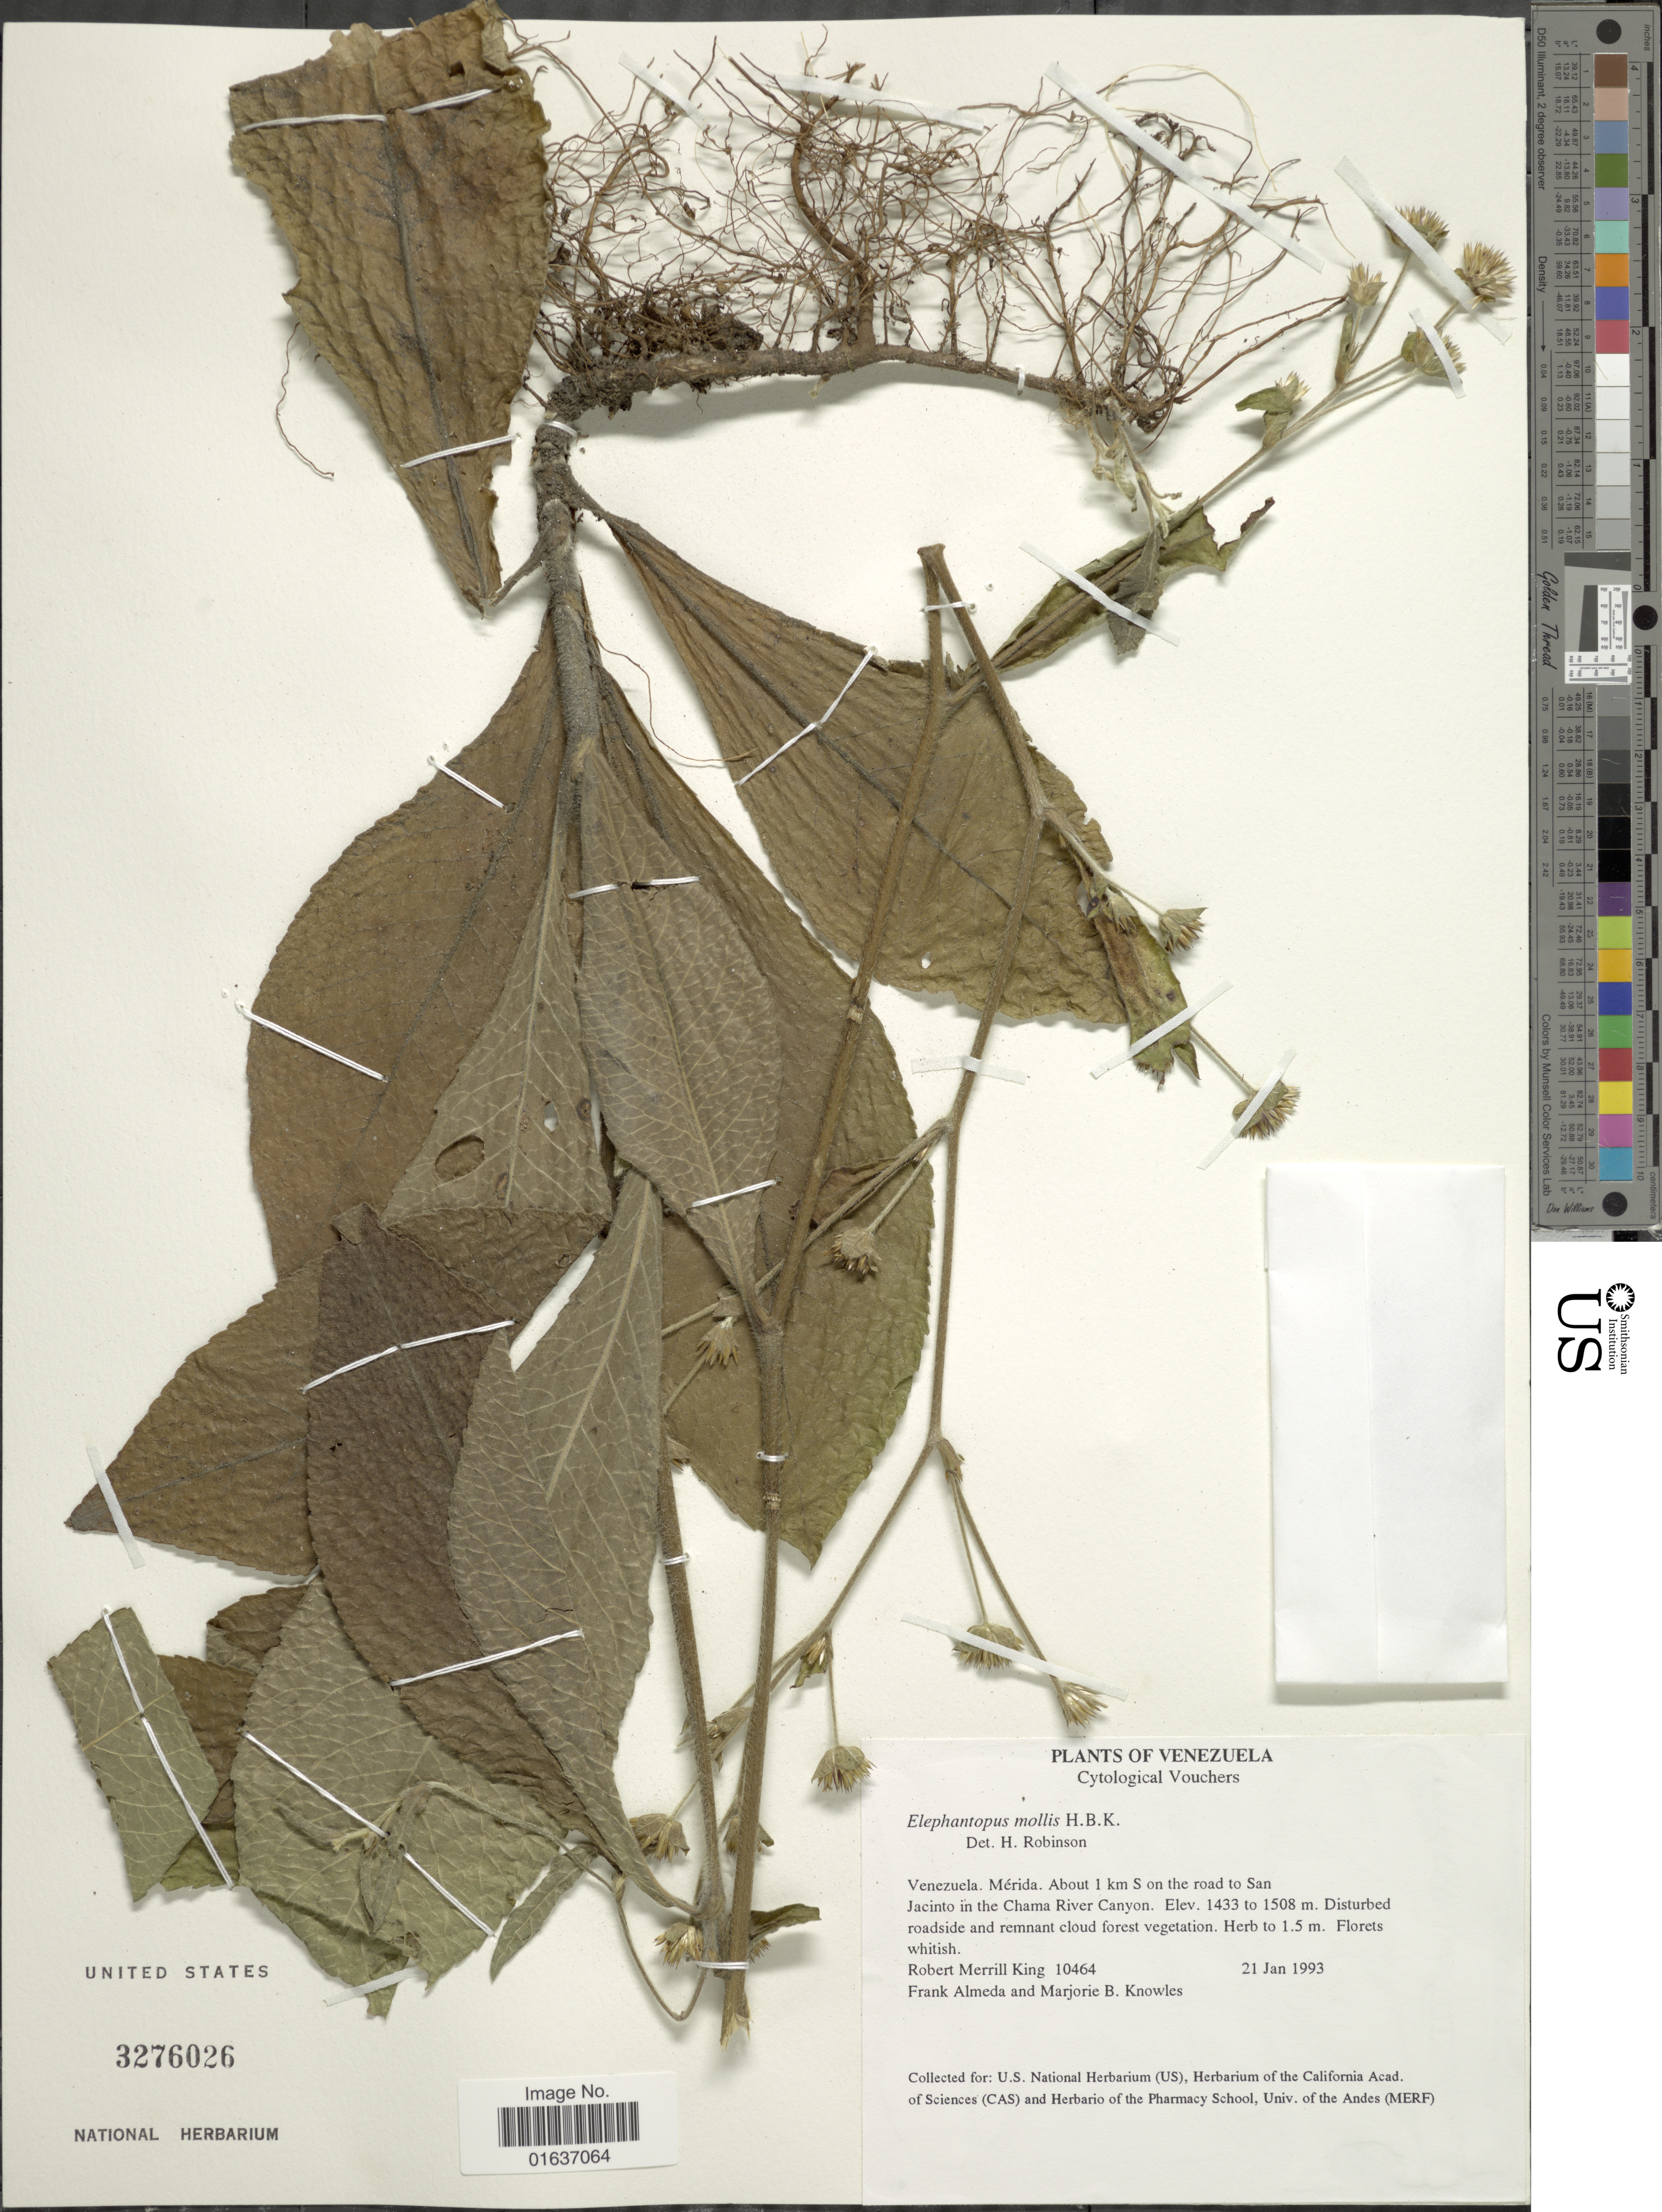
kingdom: Plantae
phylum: Tracheophyta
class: Magnoliopsida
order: Asterales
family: Asteraceae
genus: Elephantopus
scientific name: Elephantopus mollis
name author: Kunth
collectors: R. M. King, F. Almeda & M. B. Knowles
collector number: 10464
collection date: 1993-01-21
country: Venezuela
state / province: Mérida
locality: About 1 km S on the road to San Jacinto in the Chma River Canyon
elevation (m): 1433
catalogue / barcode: US 3276026